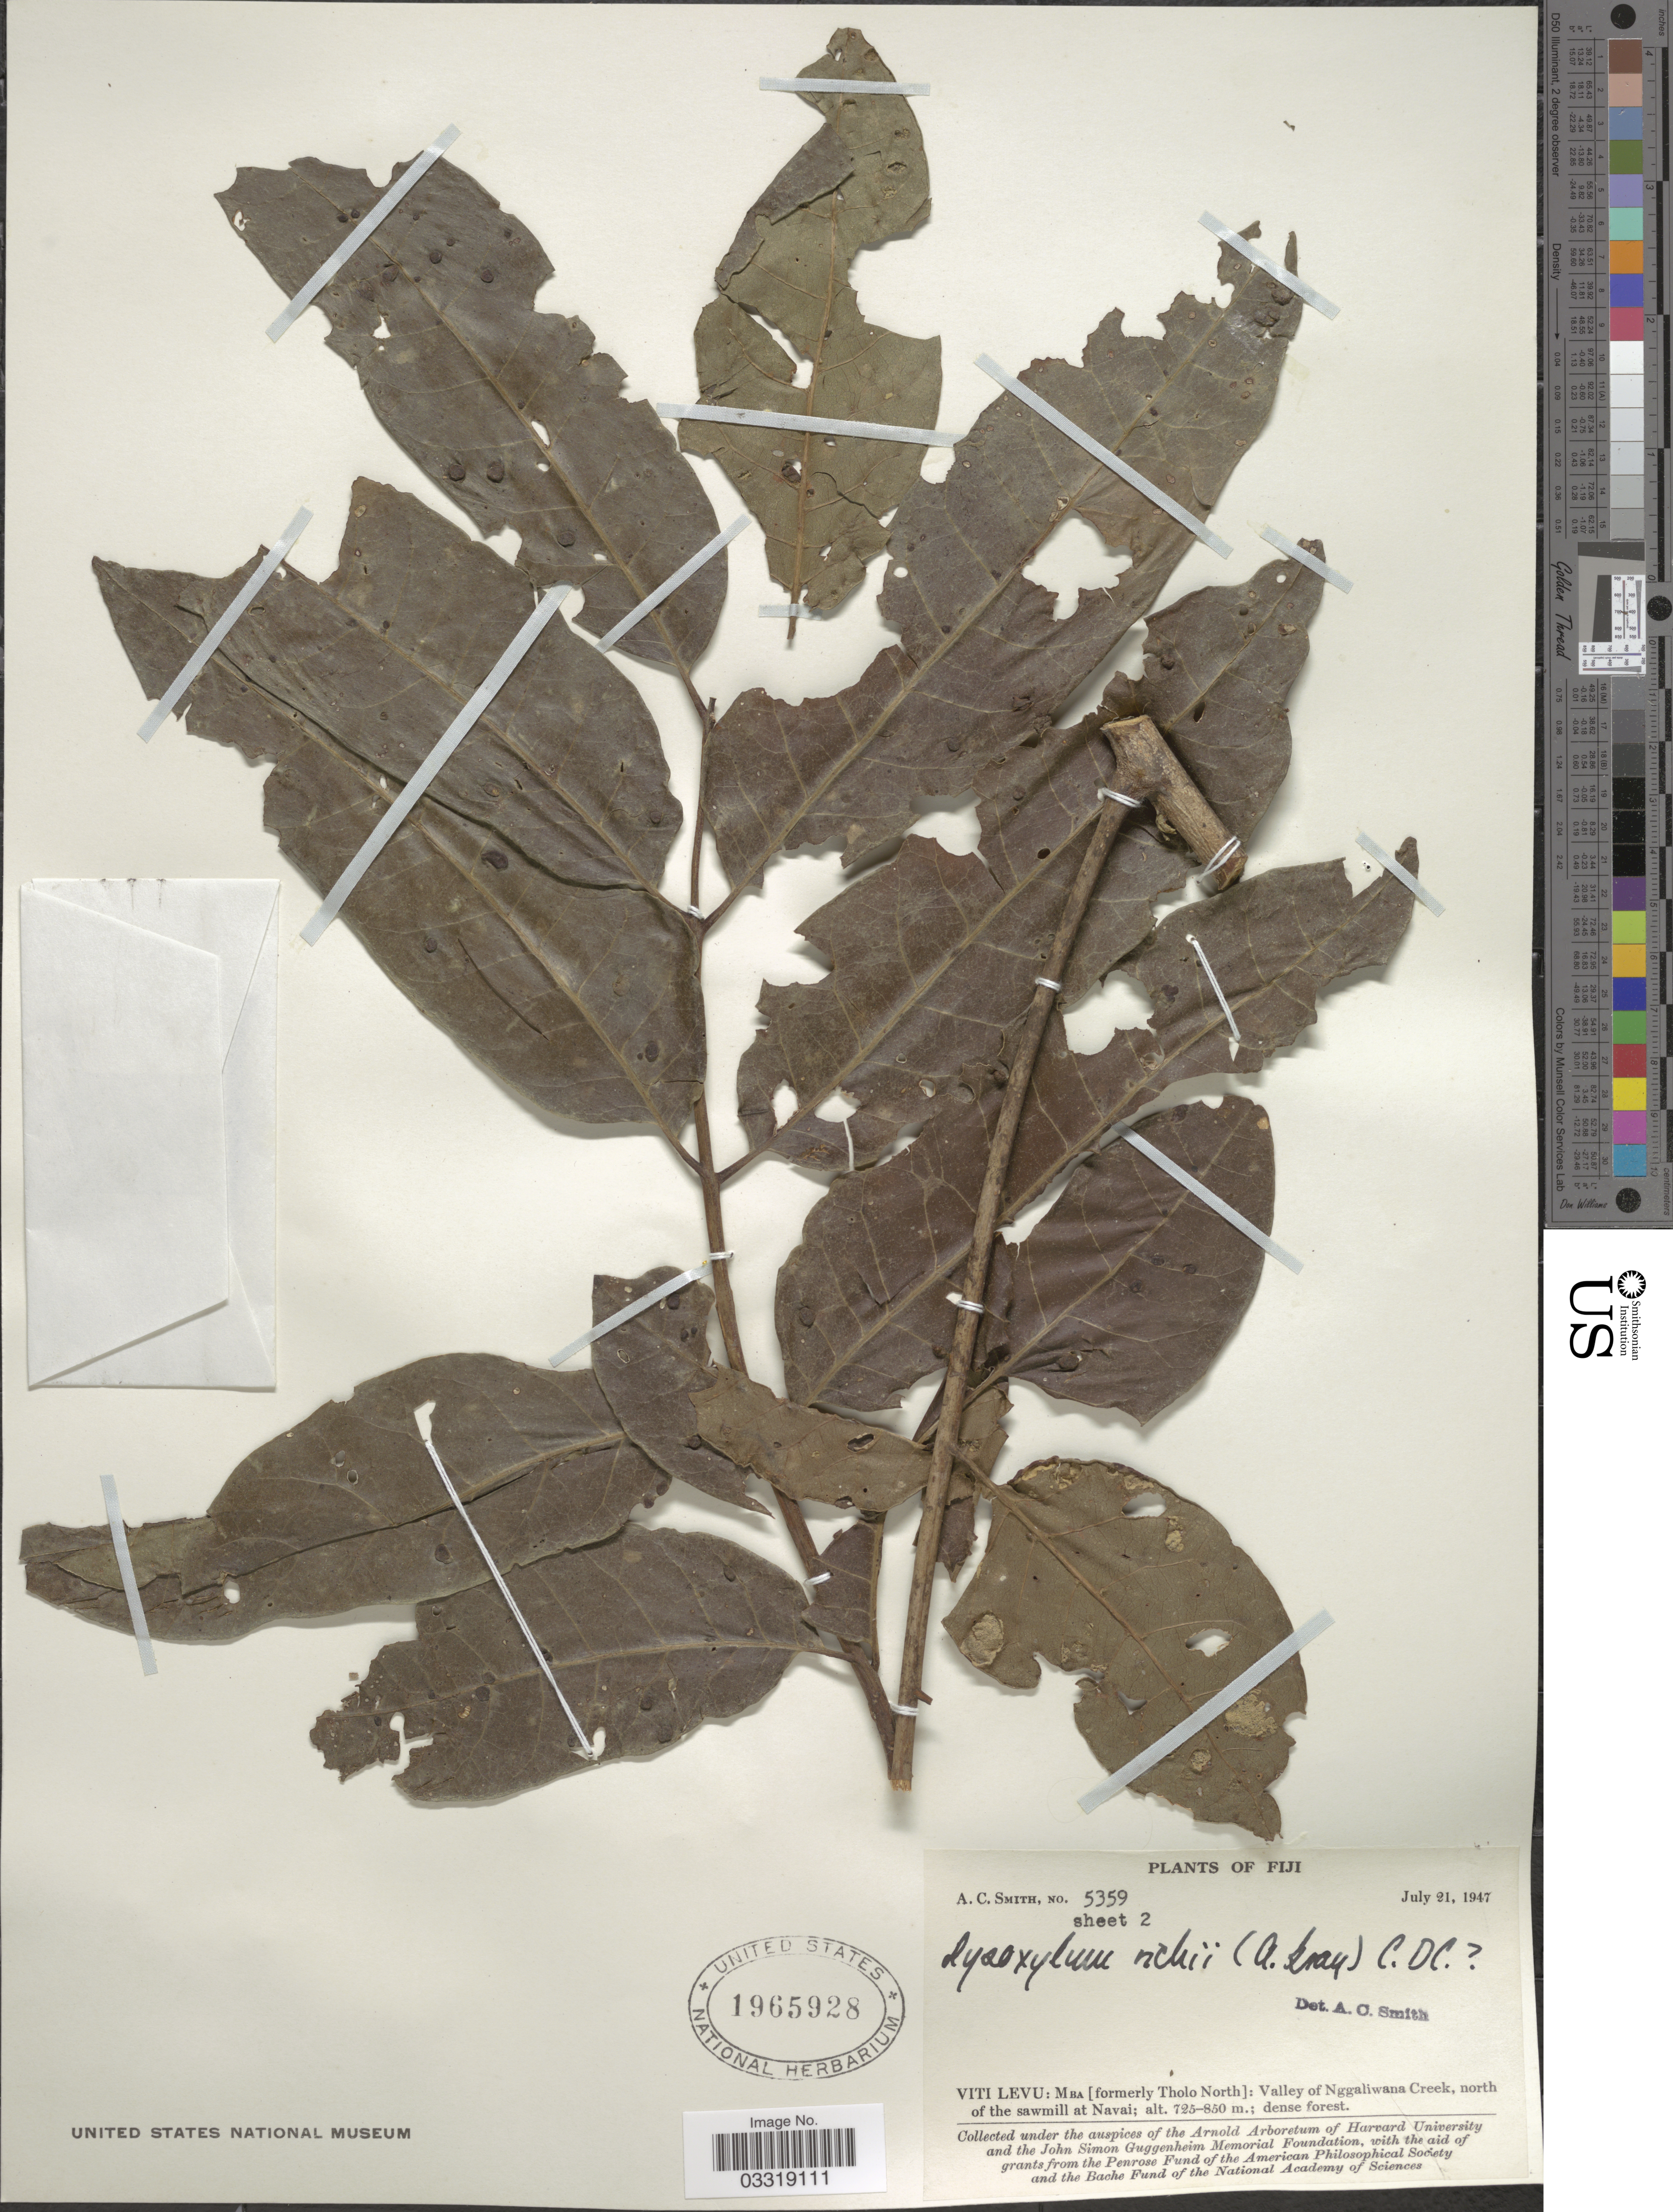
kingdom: Plantae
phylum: Tracheophyta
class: Magnoliopsida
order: Sapindales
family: Meliaceae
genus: Didymocheton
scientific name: Didymocheton alliaceus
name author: (G. Forst.) Mabb.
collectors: A. C. Smith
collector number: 5359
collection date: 1947-07-21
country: Fiji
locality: Viti Levu: Mba [formerly Tholo North]: Valley of Nggaliwana Creek, north of the sawmill at Navai.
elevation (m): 725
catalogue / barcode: US 1965928